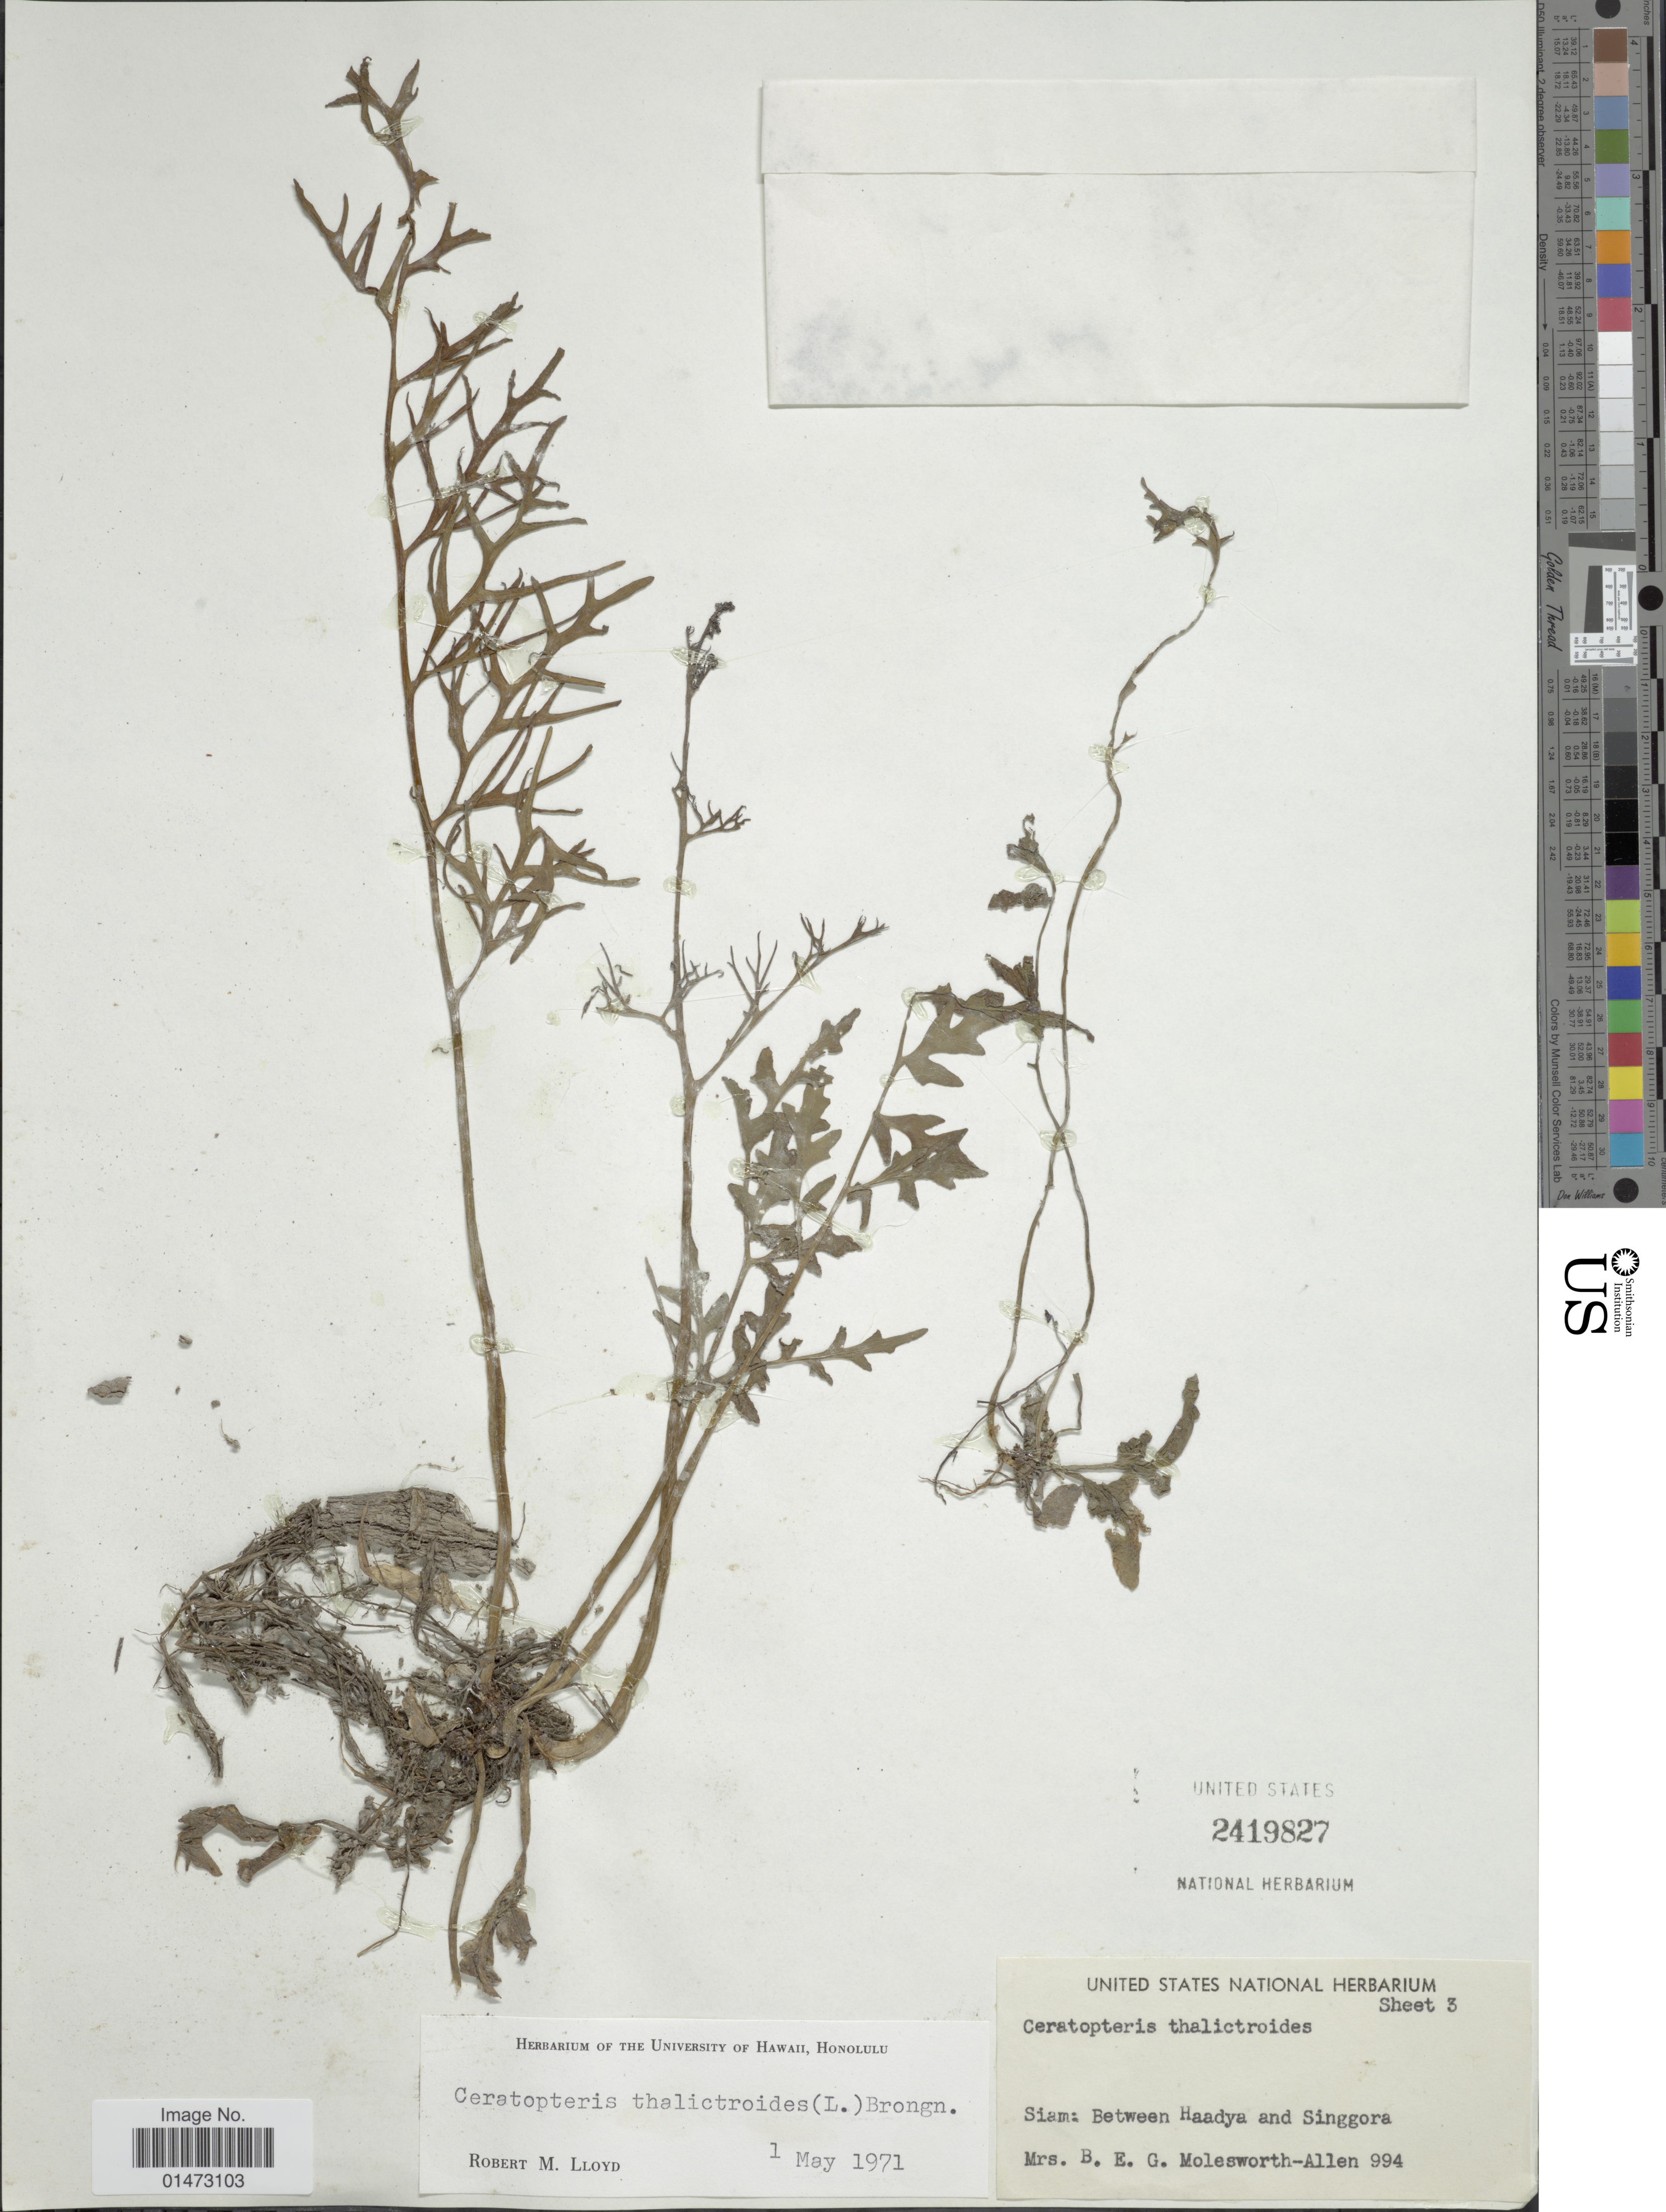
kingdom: Plantae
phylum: Tracheophyta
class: Polypodiopsida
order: Polypodiales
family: Pteridaceae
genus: Ceratopteris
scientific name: Ceratopteris thalictroides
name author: (L.) Brongn.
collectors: Mrs. B. E. G. Molesworth-Allen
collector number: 994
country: Thailand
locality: Siam: Between Haadya and Singgora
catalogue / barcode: US 2419827